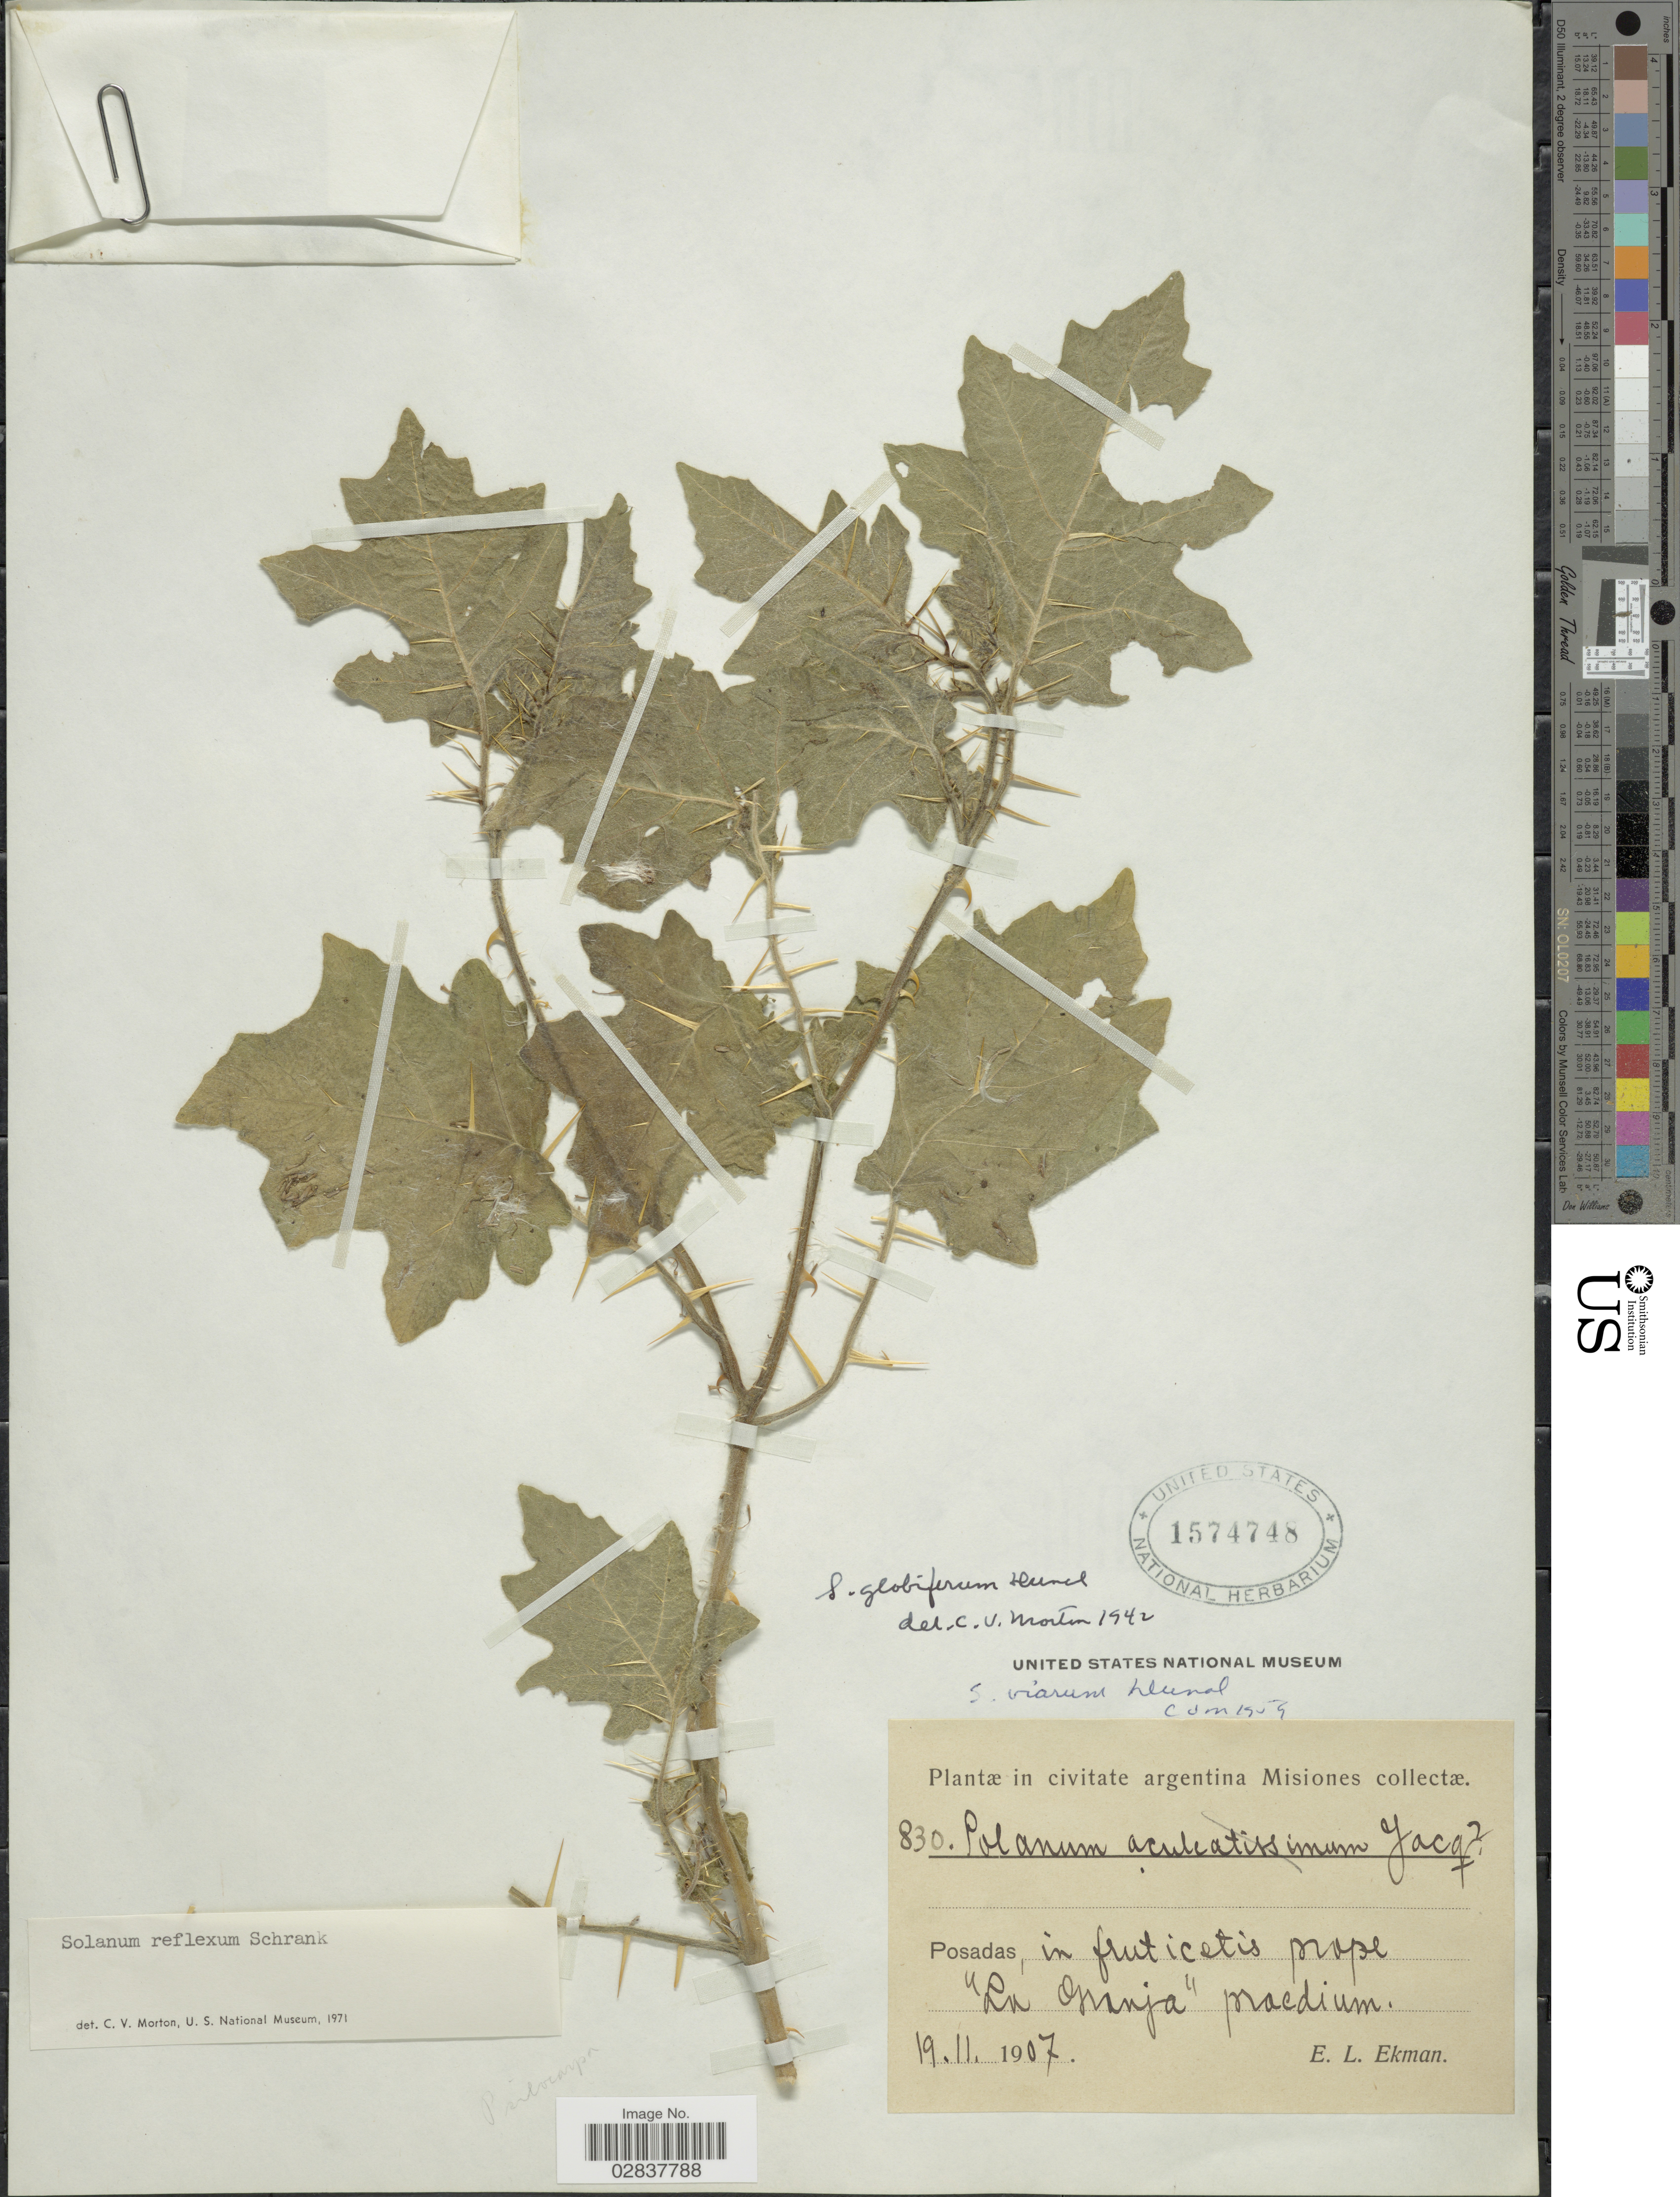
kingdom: Plantae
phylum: Tracheophyta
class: Magnoliopsida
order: Solanales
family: Solanaceae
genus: Solanum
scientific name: Solanum reflexum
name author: Schrank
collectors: E. L. Ekman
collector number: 830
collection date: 1907-11-19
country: Argentina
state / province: Misiones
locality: In civitate argentina Misiones. Posadas, in fruticetis prope "La Granja" praedium.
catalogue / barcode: US 1574748